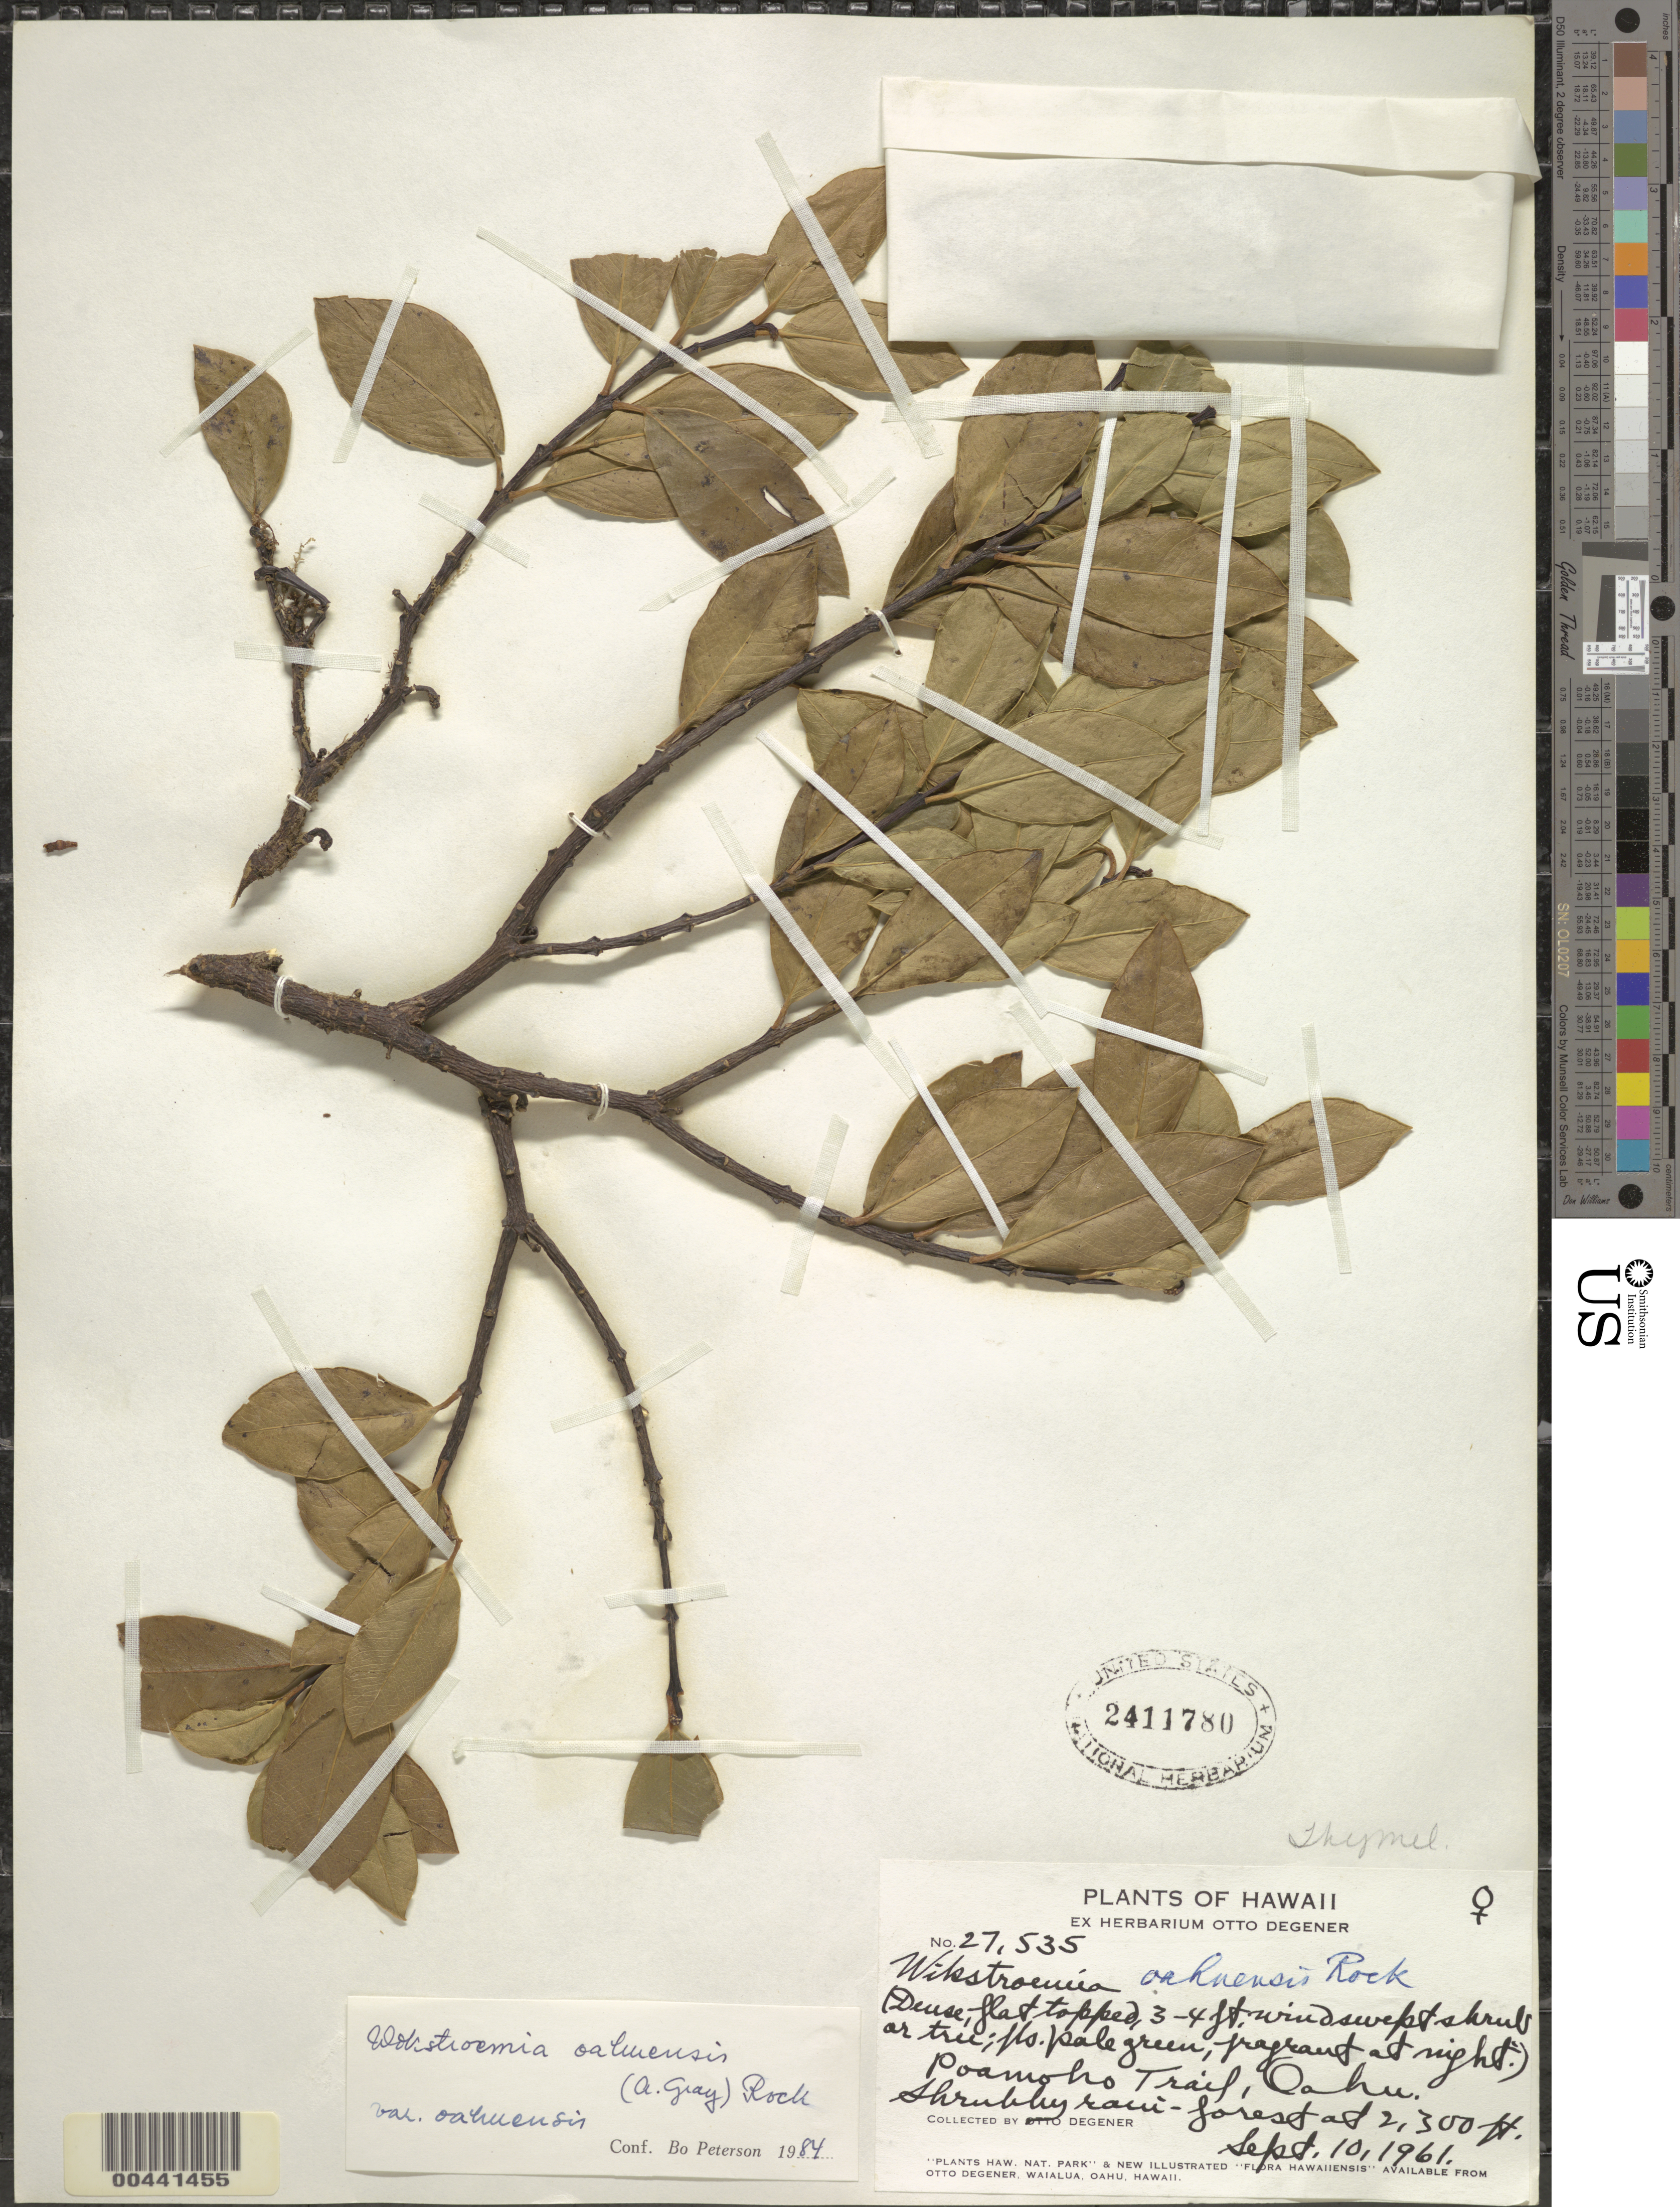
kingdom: Plantae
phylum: Tracheophyta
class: Magnoliopsida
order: Malvales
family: Thymelaeaceae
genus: Wikstroemia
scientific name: Wikstroemia oahuensis var. oahuensis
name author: (A. Gray) Rock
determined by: Peterson, B.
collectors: O. Degener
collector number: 27535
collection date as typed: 10 Sep 1961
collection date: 1961-09-10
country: United States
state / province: Hawaii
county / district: Honolulu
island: Oahu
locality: Poamoho Trail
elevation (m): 701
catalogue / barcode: US 2411780